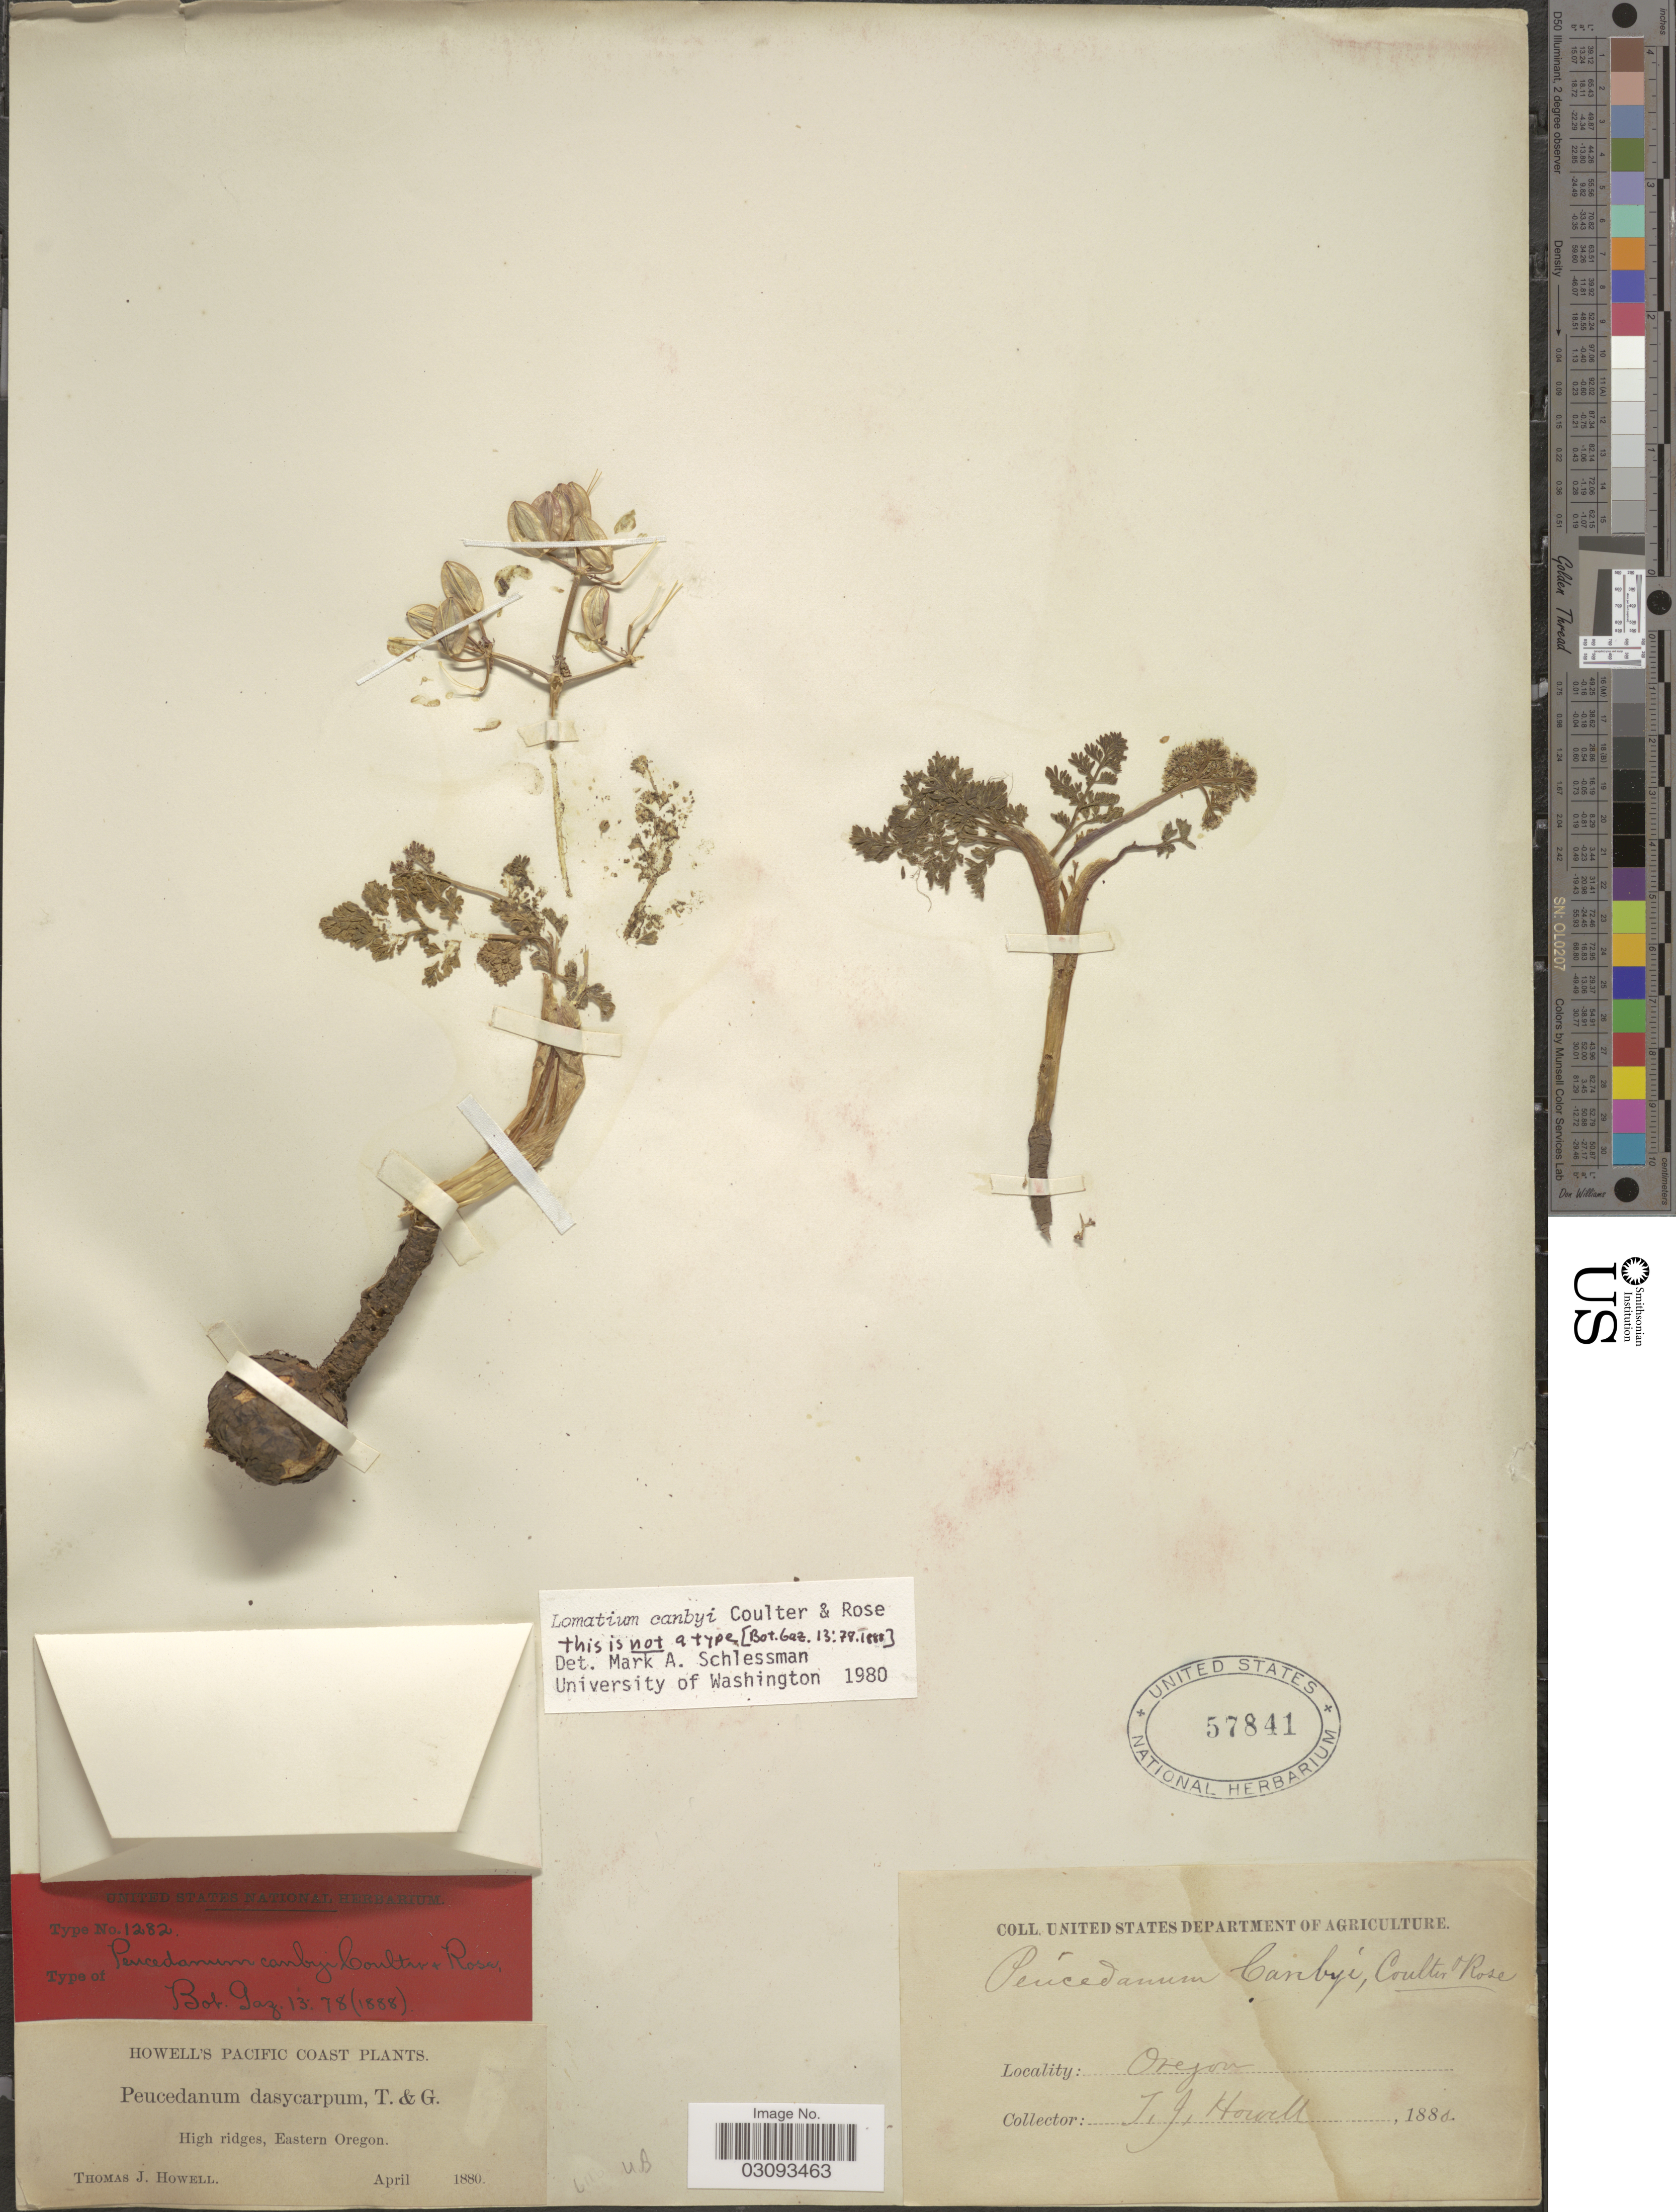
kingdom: Plantae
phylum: Tracheophyta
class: Magnoliopsida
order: Apiales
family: Apiaceae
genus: Lomatium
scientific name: Lomatium canbyi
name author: (J.M. Coult. & Rose) J.M. Coult. & Rose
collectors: T. J. Howell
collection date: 1880-04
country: United States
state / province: Oregon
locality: Pacific Coast. Eastern Oregon.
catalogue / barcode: US 57841